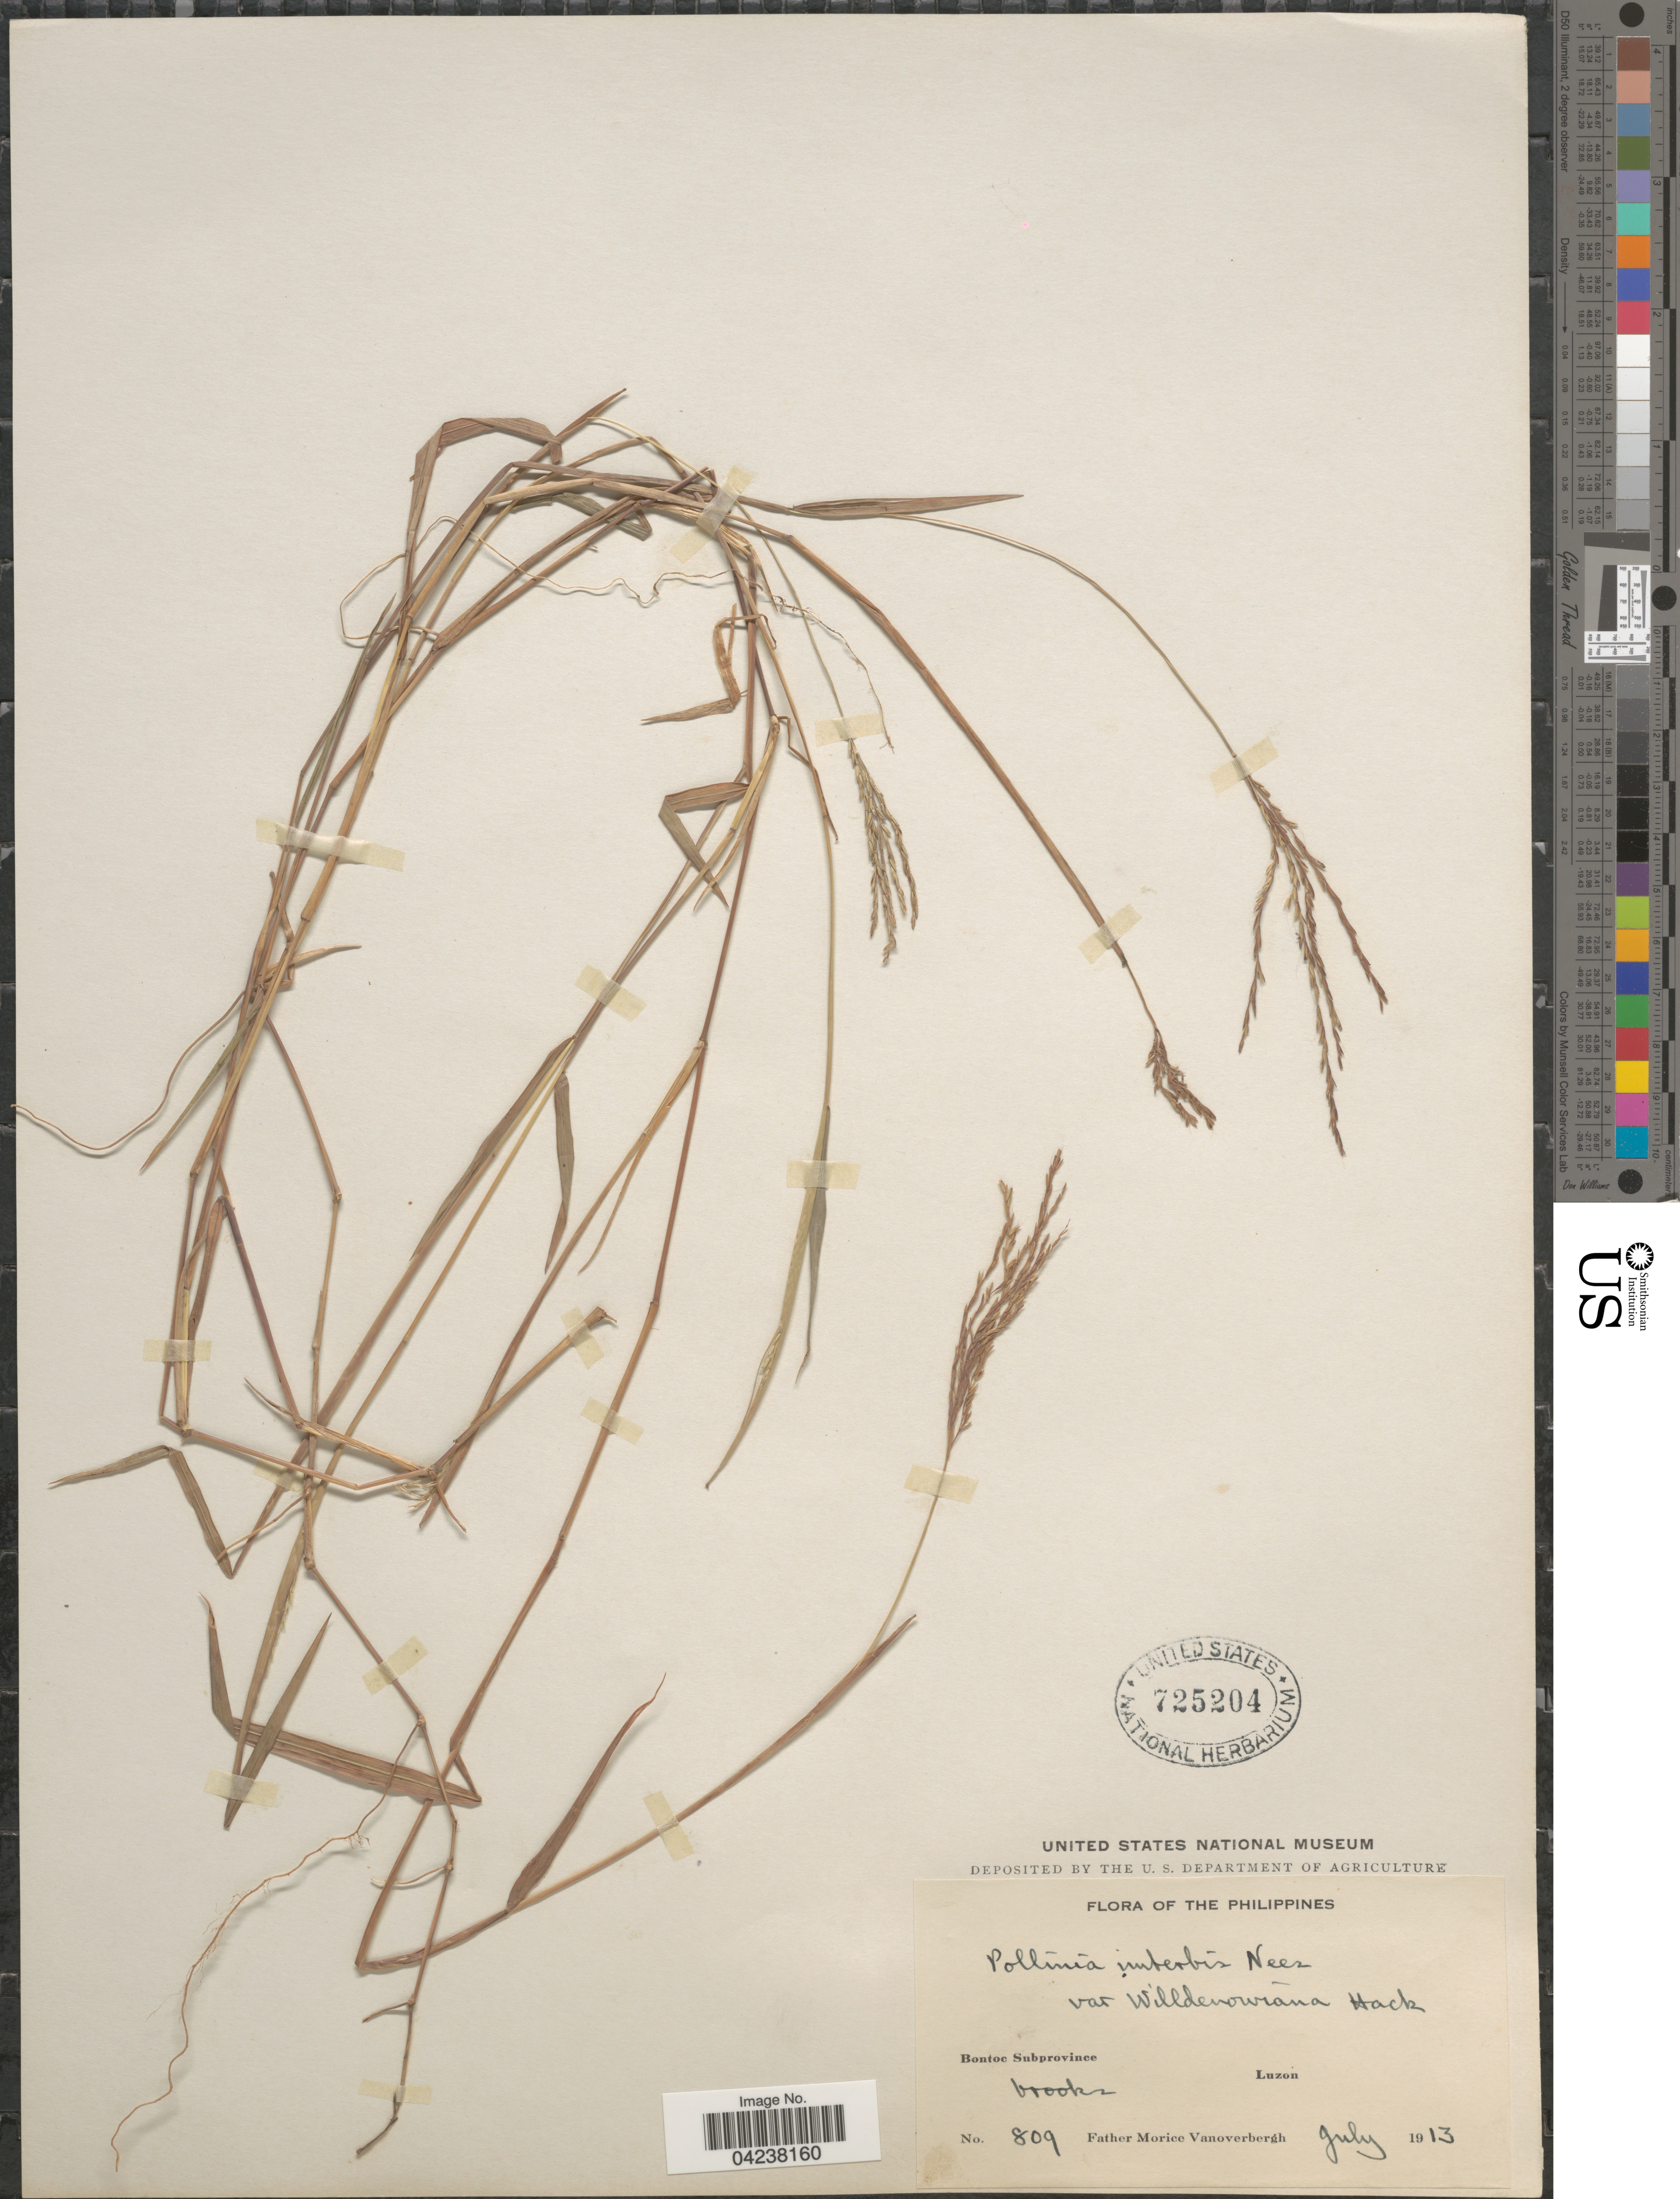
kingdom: Plantae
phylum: Tracheophyta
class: Liliopsida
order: Poales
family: Poaceae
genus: Microstegium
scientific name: Microstegium sp.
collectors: F. Vanoverbergh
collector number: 809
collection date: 1913-07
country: Philippines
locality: Bontoe Subprovince. Luzon.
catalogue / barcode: US 725204